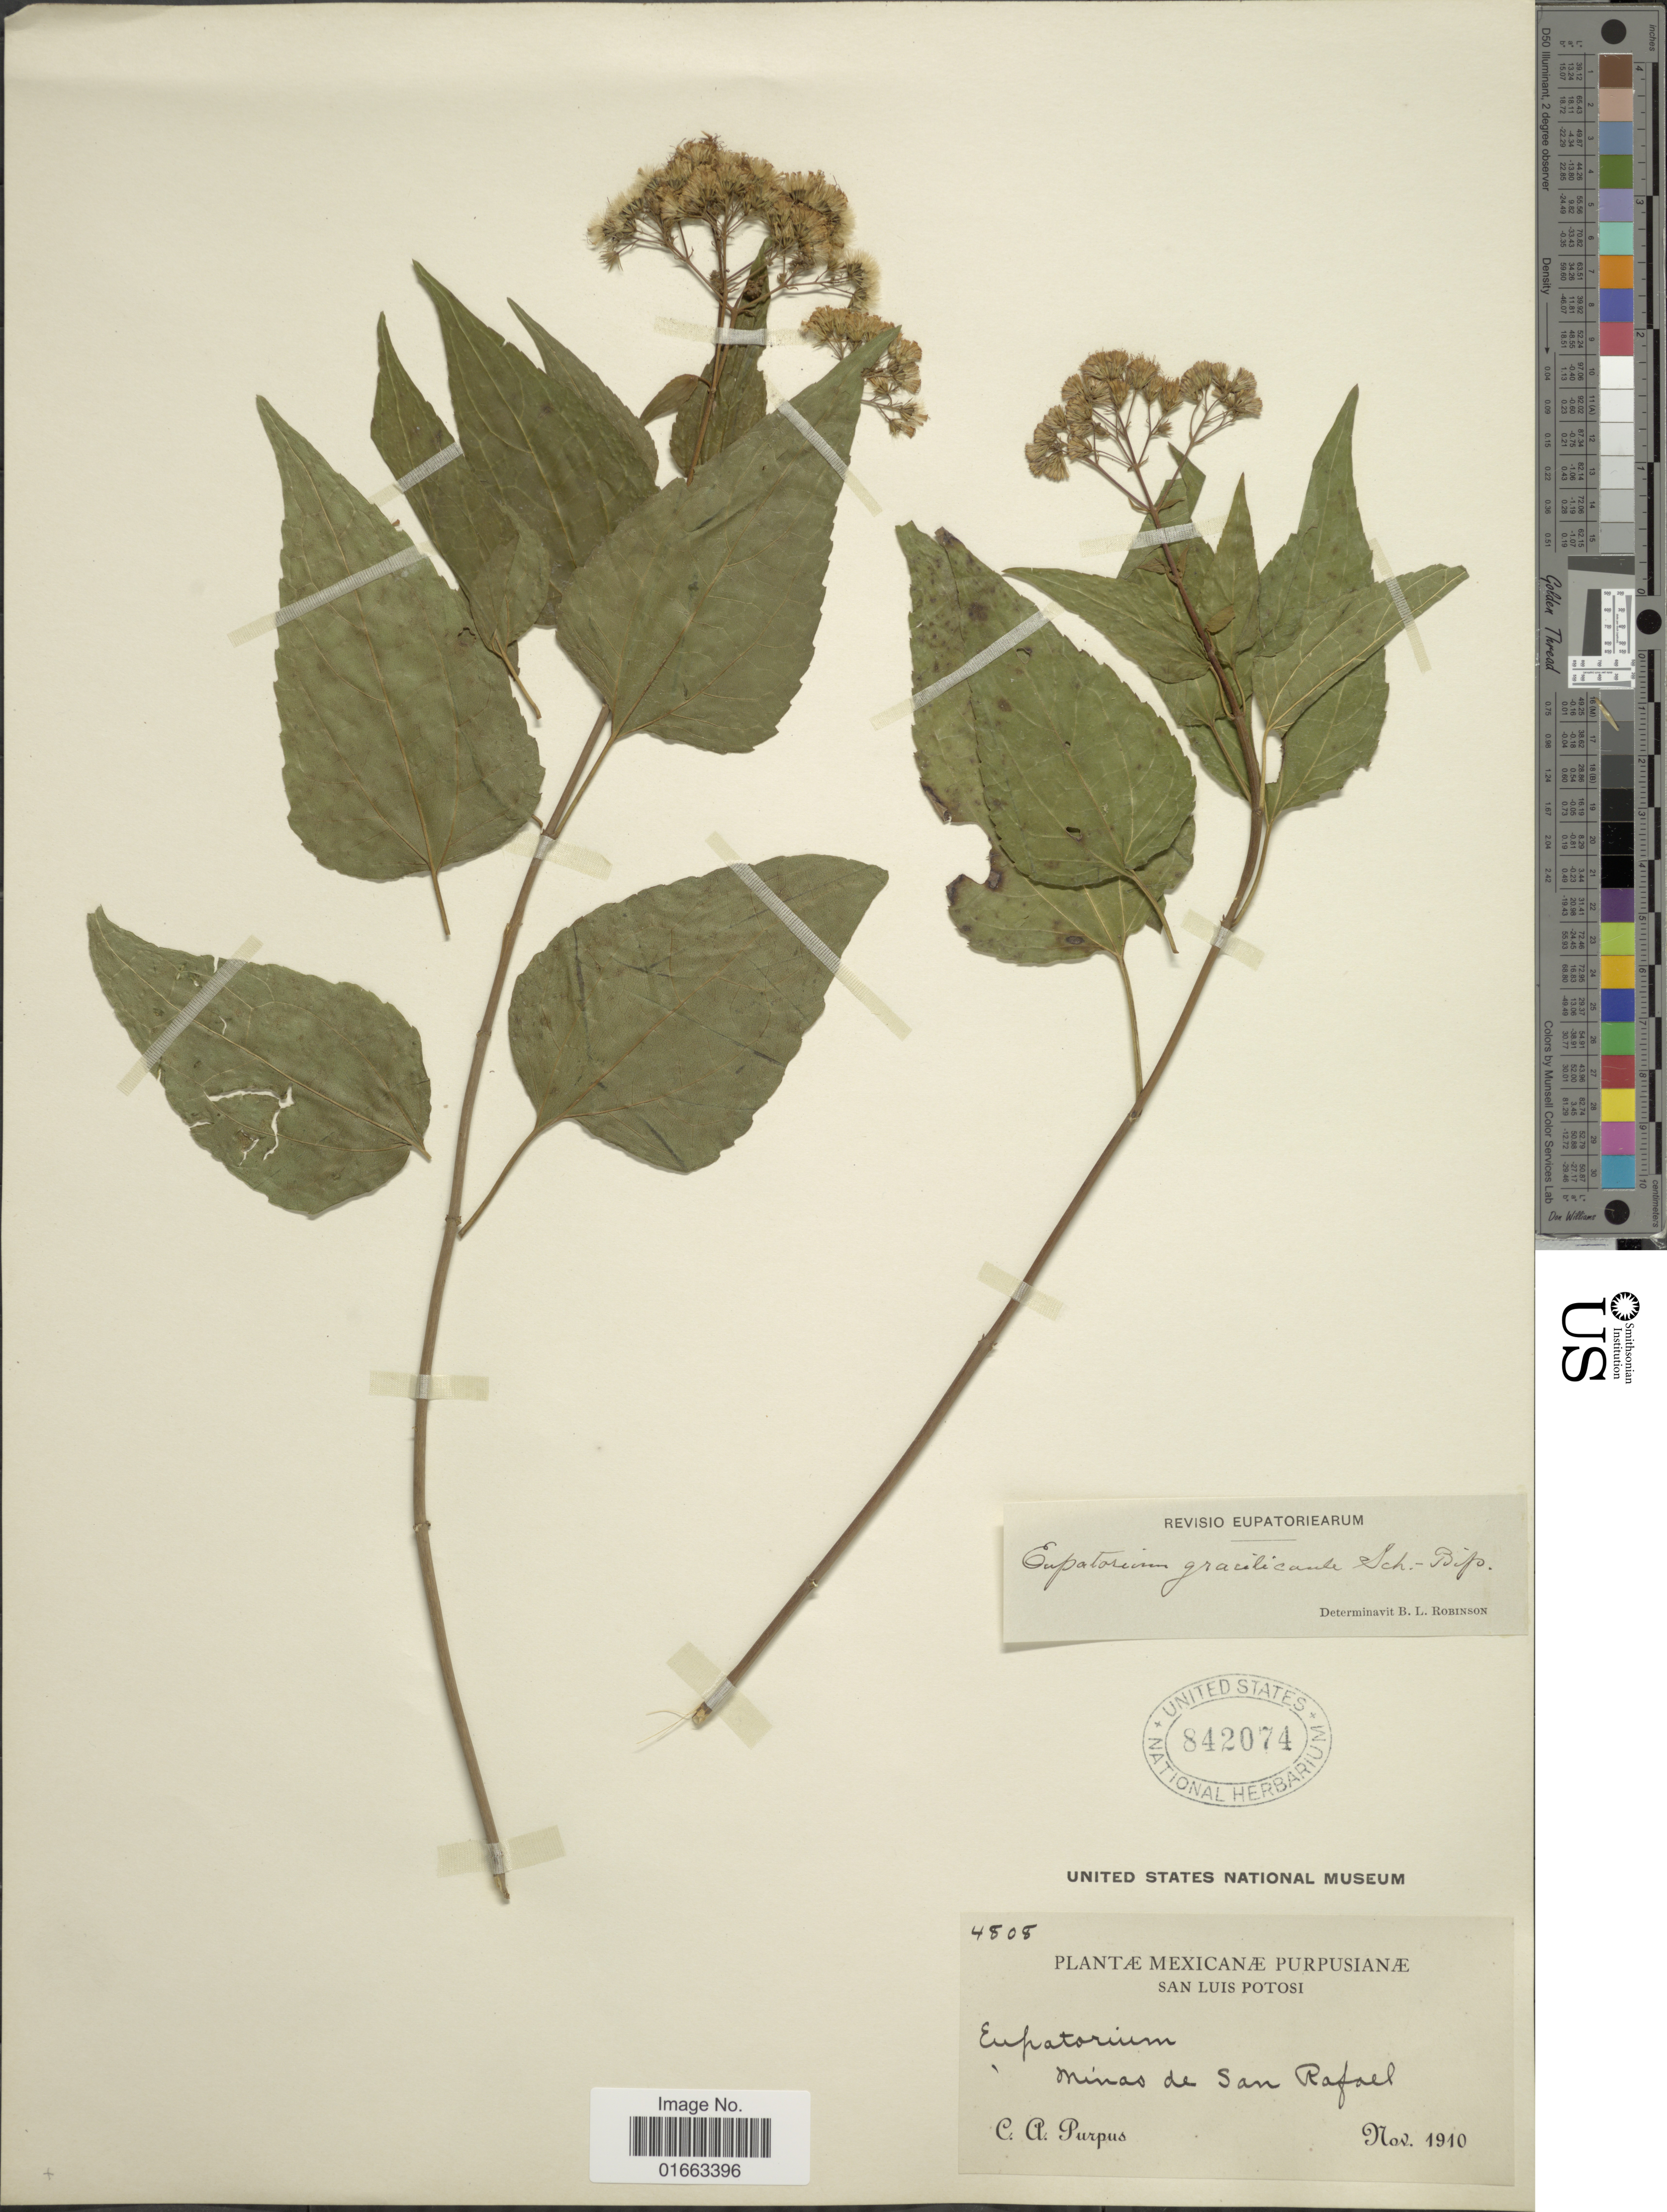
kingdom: Plantae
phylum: Tracheophyta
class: Magnoliopsida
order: Asterales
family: Asteraceae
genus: Koanophyllon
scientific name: Koanophyllon gracilicaule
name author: (Sch. Bip. ex B.L. Rob.) R.M. King & H. Rob.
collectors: C. A. Purpus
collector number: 4808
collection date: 1910-11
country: Mexico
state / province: San Luis Potosí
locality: Minas de San Rafael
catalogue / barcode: US 842074